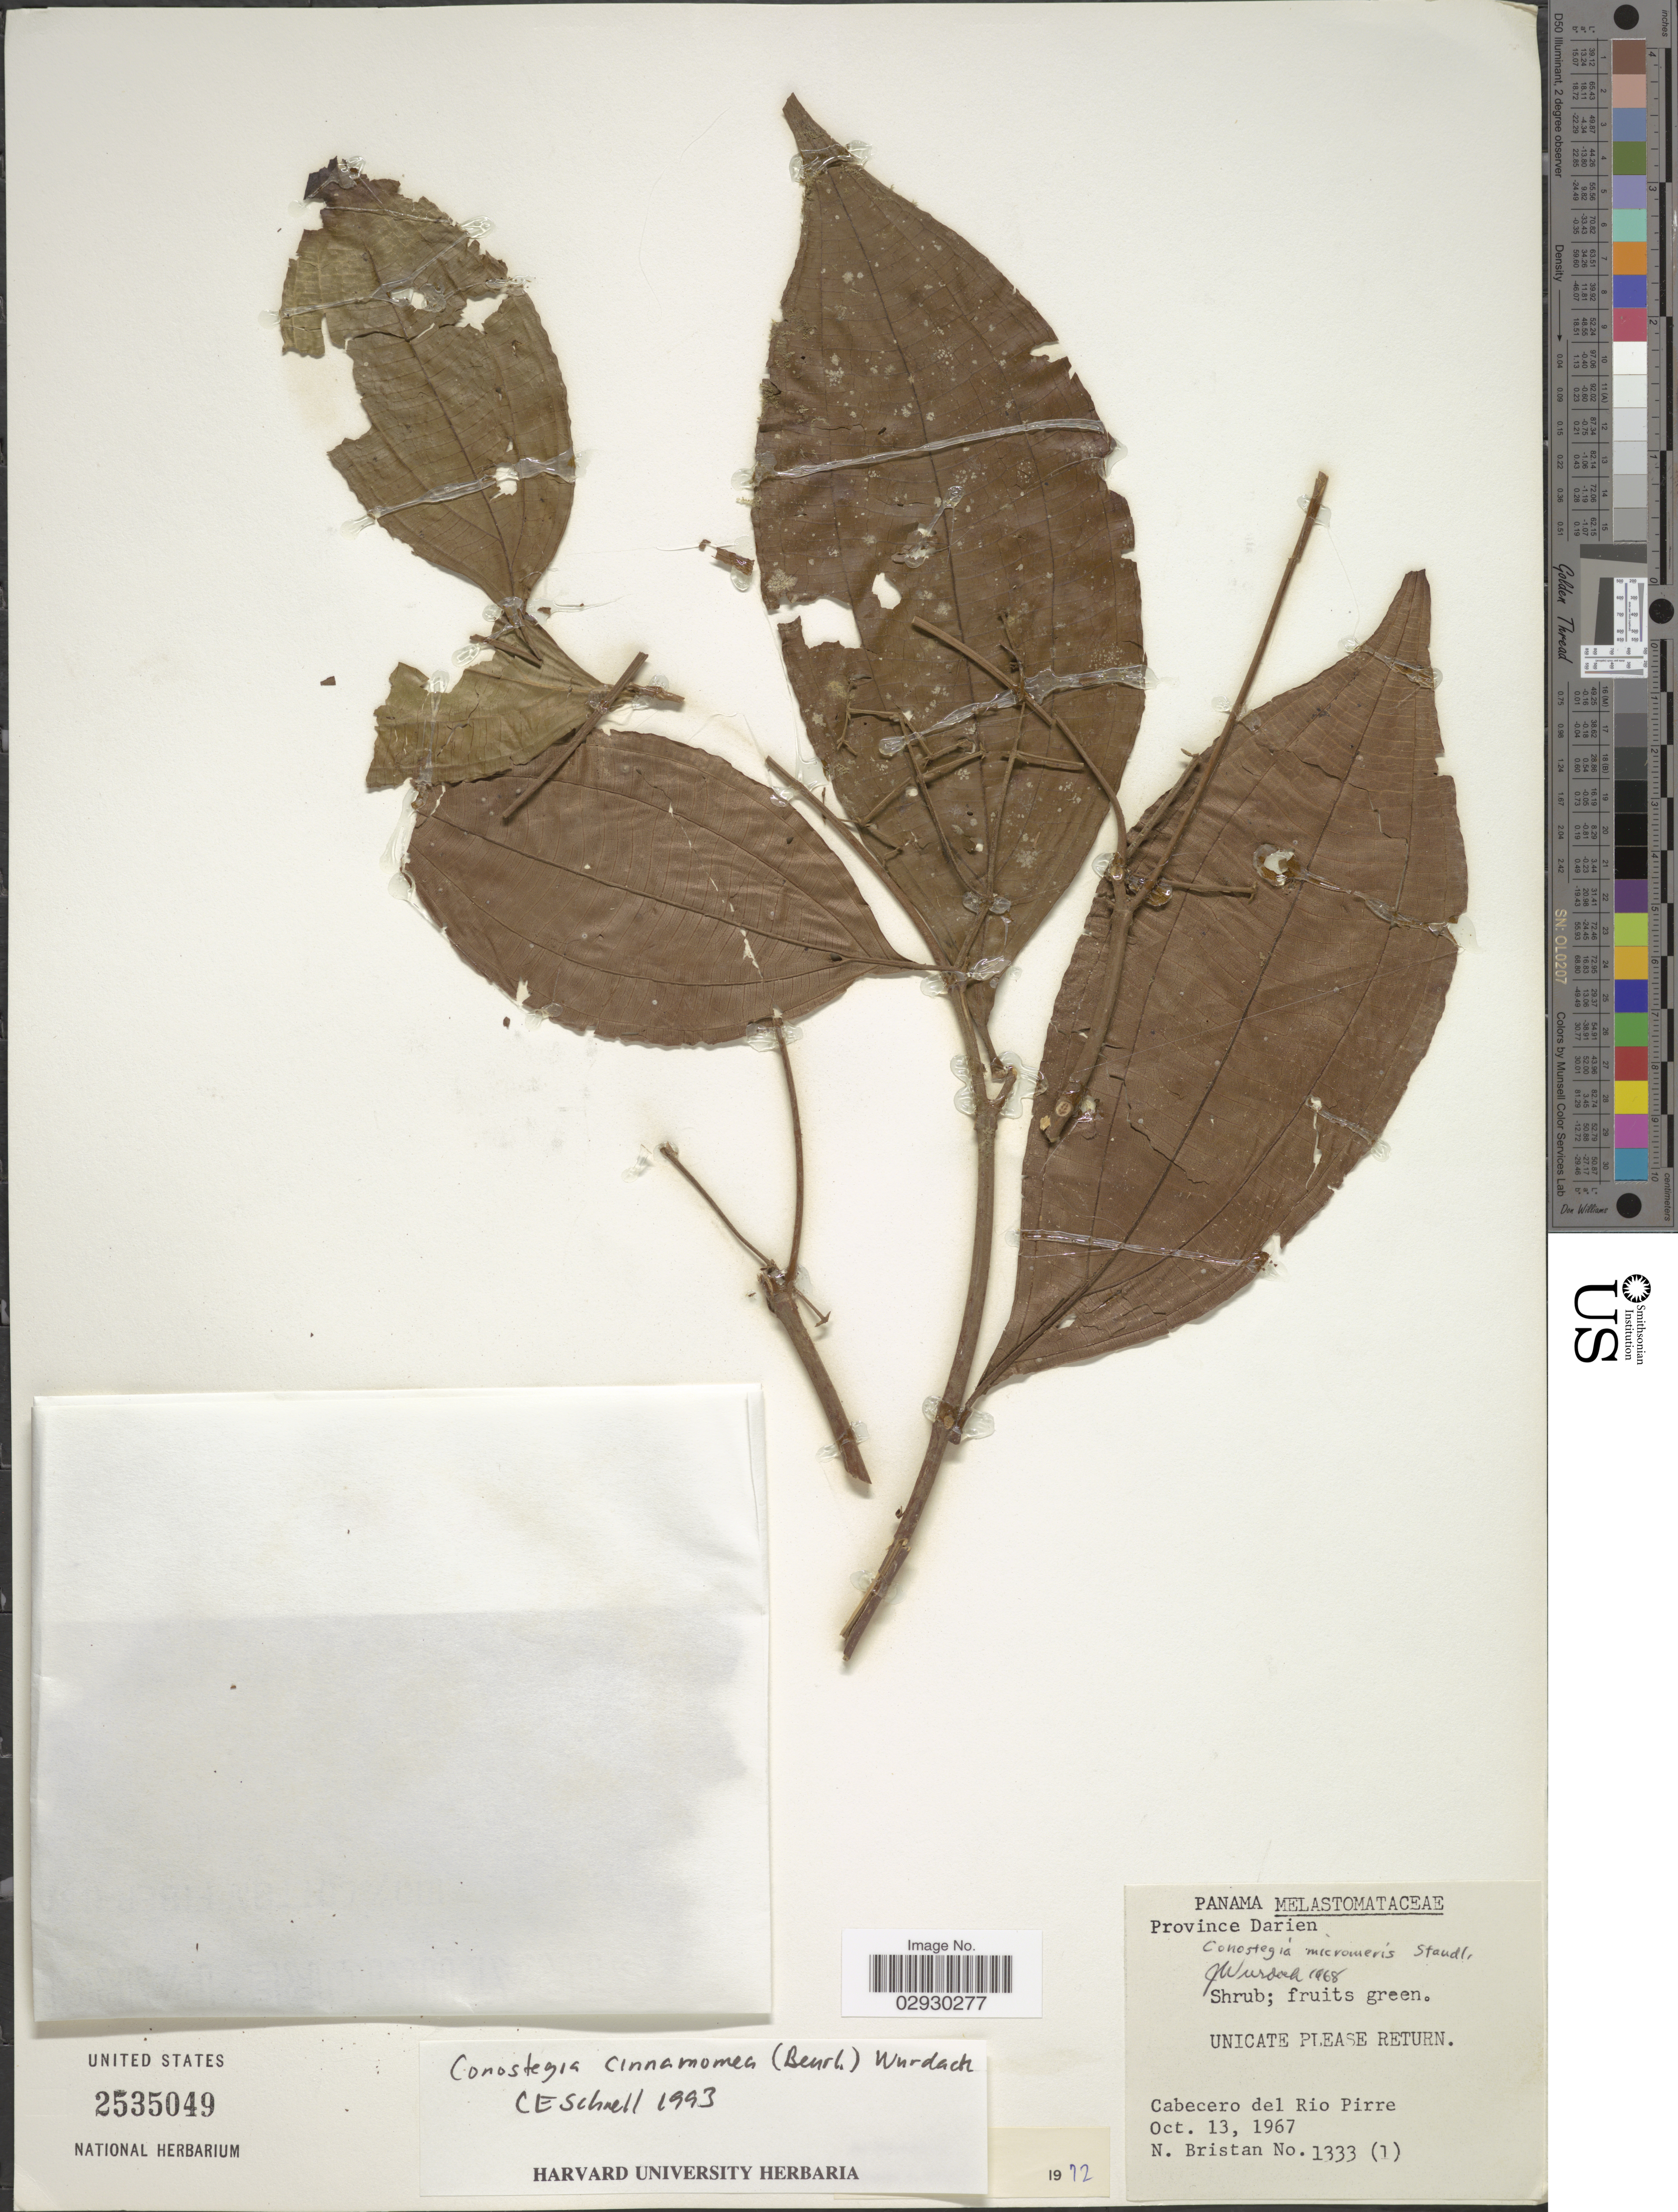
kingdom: Plantae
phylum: Tracheophyta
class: Magnoliopsida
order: Myrtales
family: Melastomataceae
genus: Conostegia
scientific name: Conostegia cinnamomea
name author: (Beurl.) Cogn.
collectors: N. Bristan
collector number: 1333 (1)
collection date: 1967-10-13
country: Panama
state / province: Darién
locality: Provincia Darien. Cabecero del Rio Pirre.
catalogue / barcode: US 2535049